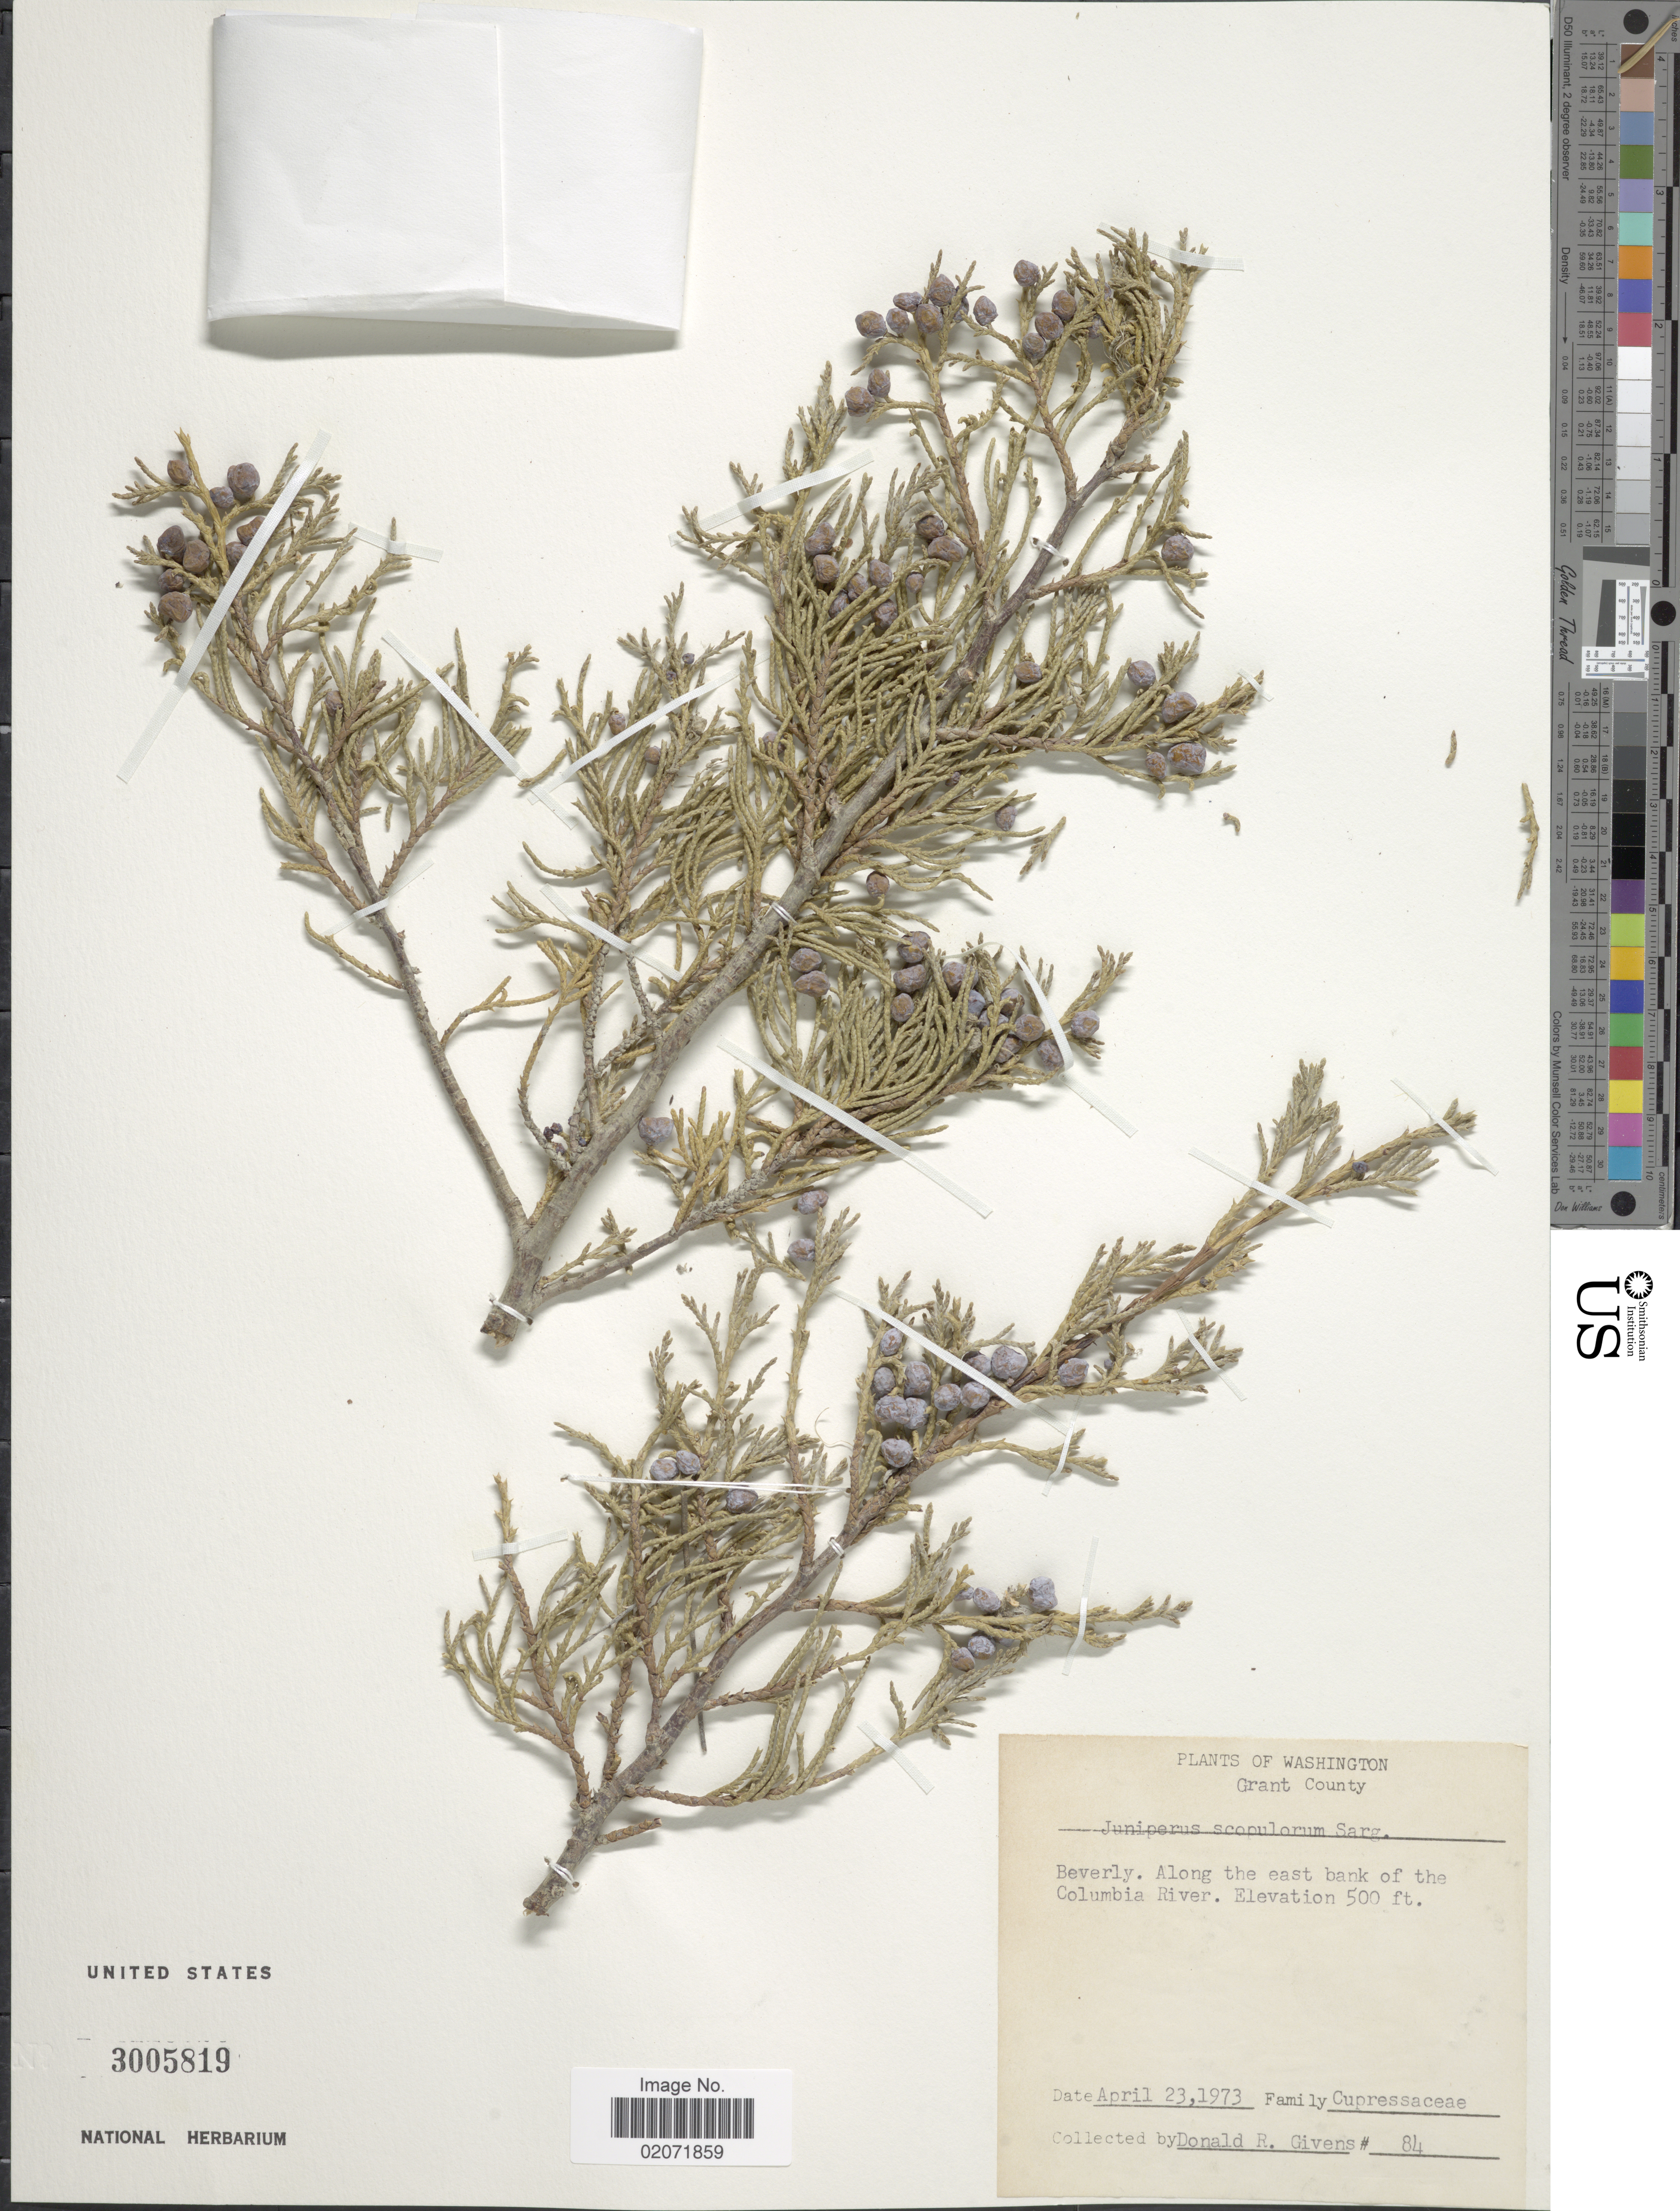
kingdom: Plantae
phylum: Tracheophyta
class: Pinopsida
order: Pinales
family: Cupressaceae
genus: Juniperus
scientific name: Juniperus scopulorum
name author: Sarg.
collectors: D. Givens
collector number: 84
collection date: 1973-04-23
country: United States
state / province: Washington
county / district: Grant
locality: Grant County, Beverly. Along the east bank of the Columbia River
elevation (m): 152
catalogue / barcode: US 3005819